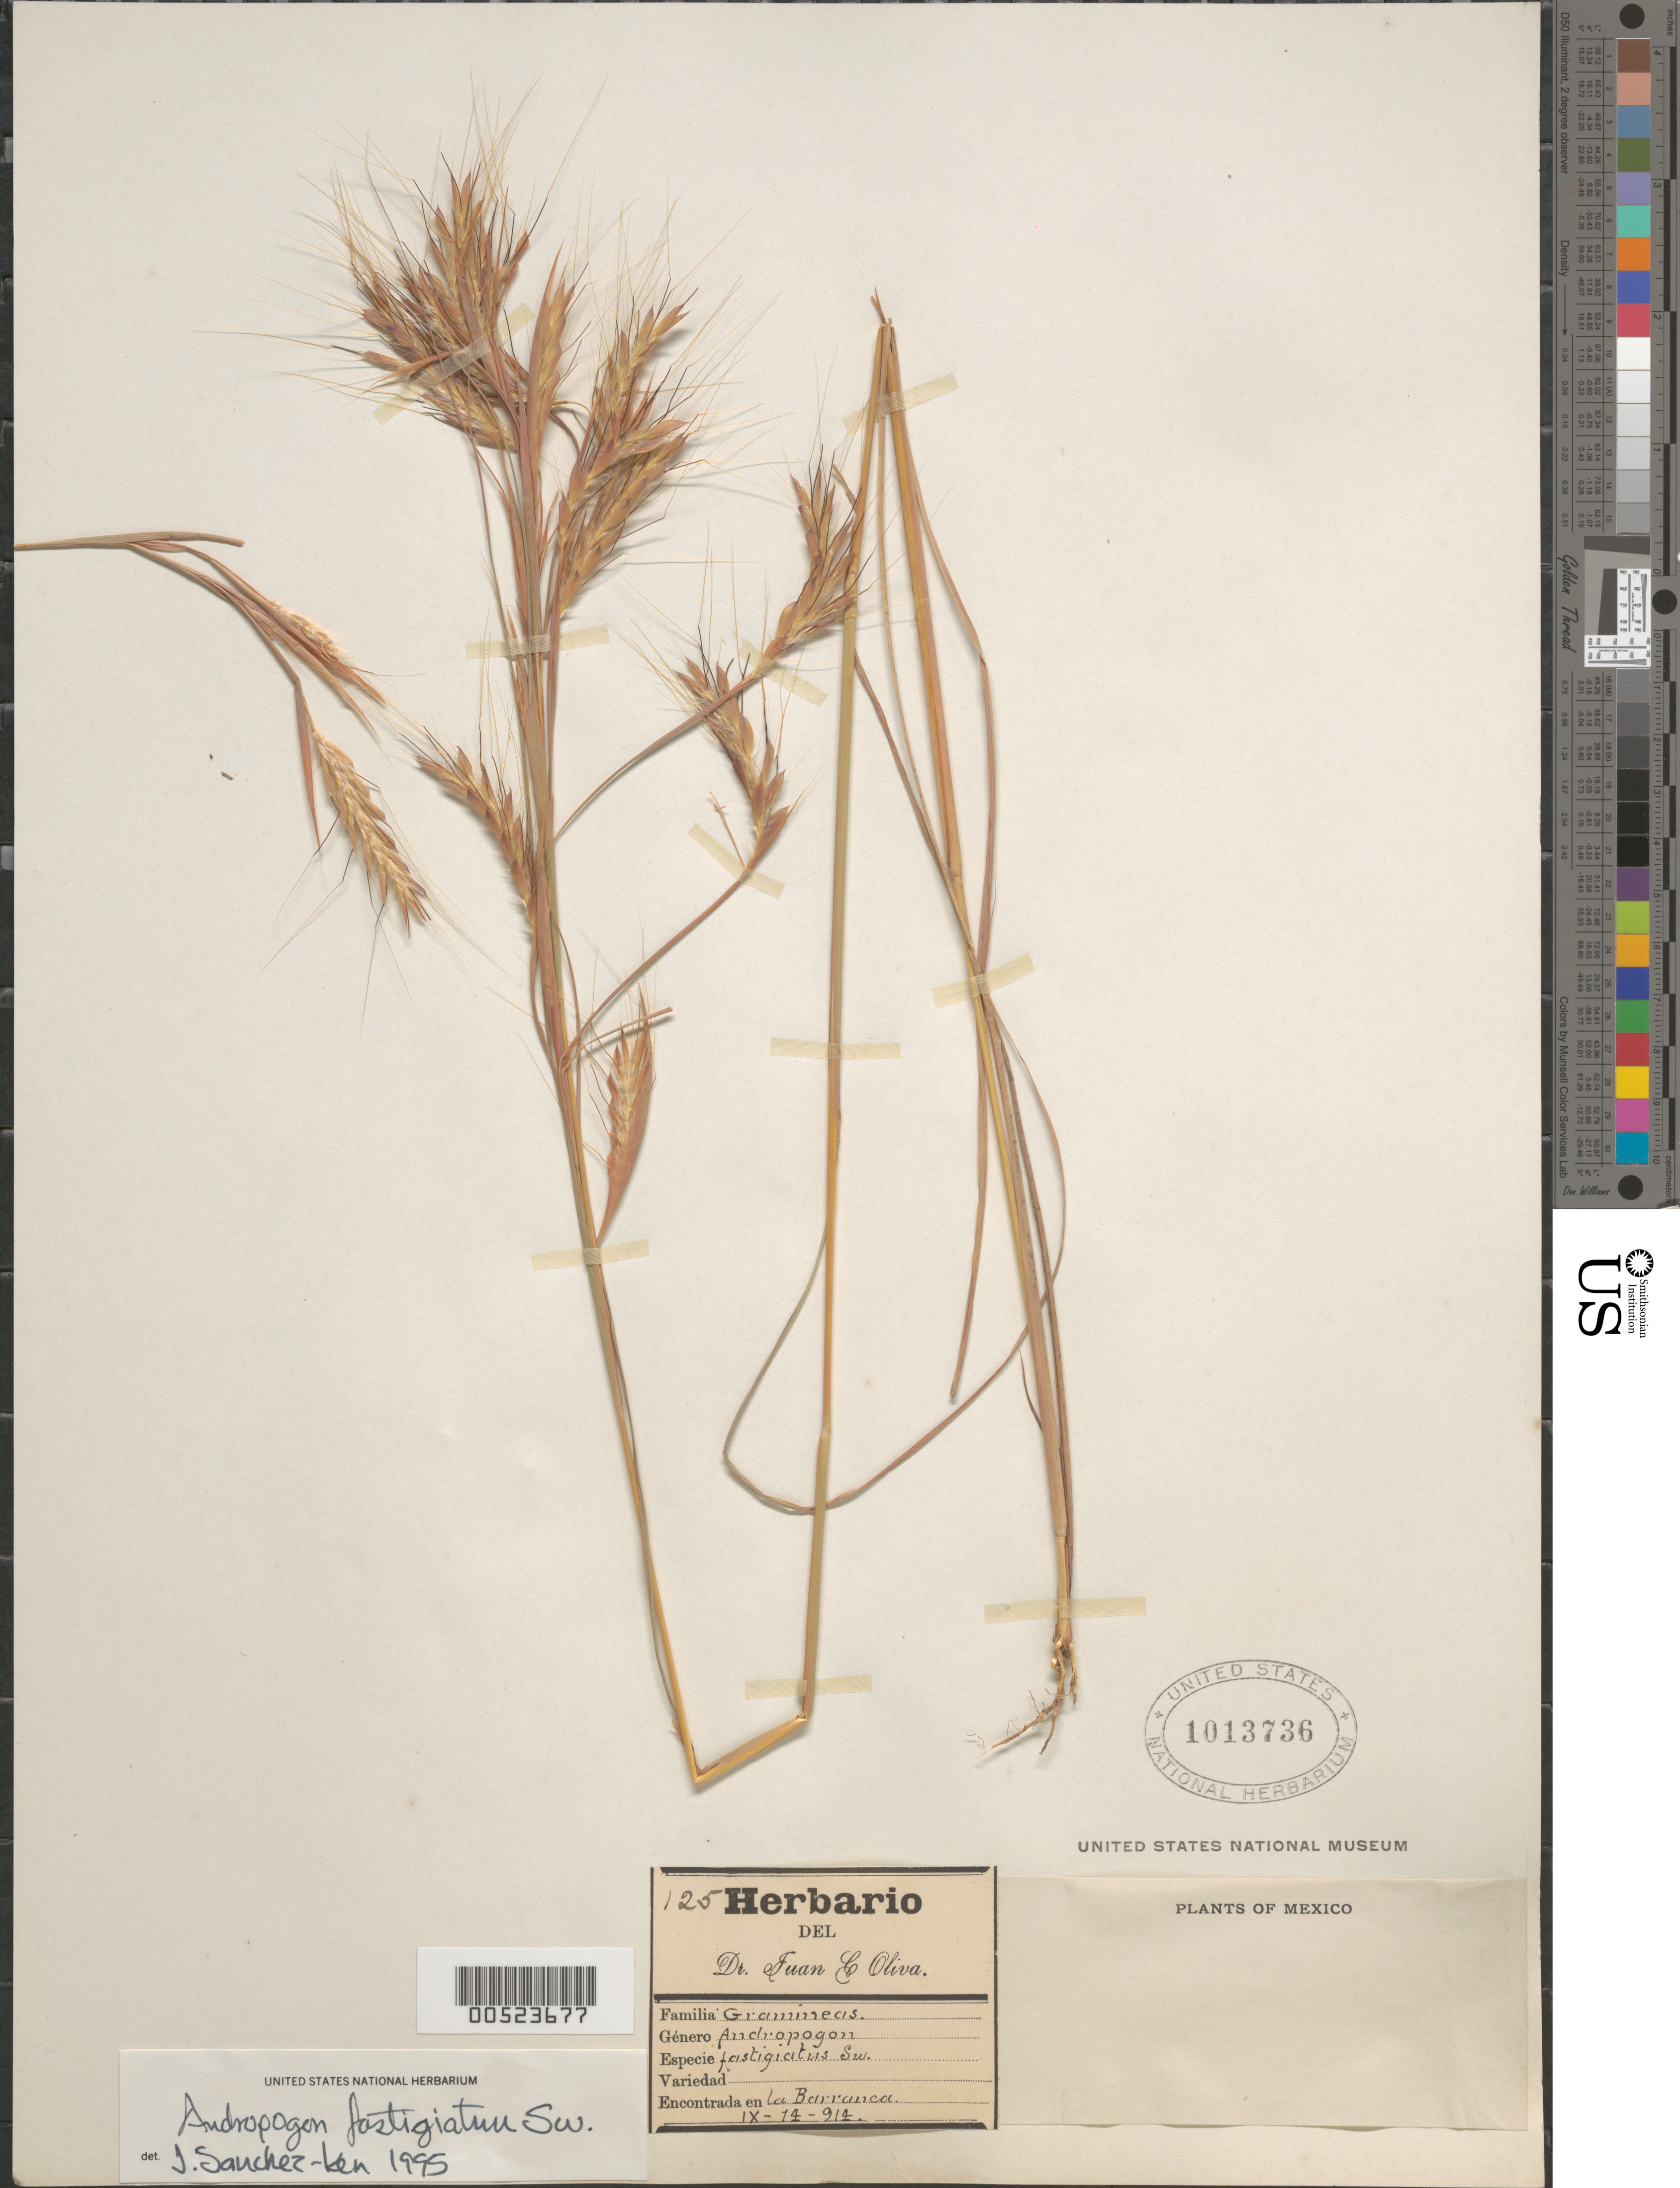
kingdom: Plantae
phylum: Tracheophyta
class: Liliopsida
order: Poales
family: Poaceae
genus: Andropogon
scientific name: Andropogon fastigiatus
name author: Sw.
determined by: Sánchez-Ken, J. G.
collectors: J. C. Oliva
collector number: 125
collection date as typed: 14 Sep 1914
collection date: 1914-09-14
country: Mexico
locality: La Barranca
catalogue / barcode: US 1013736